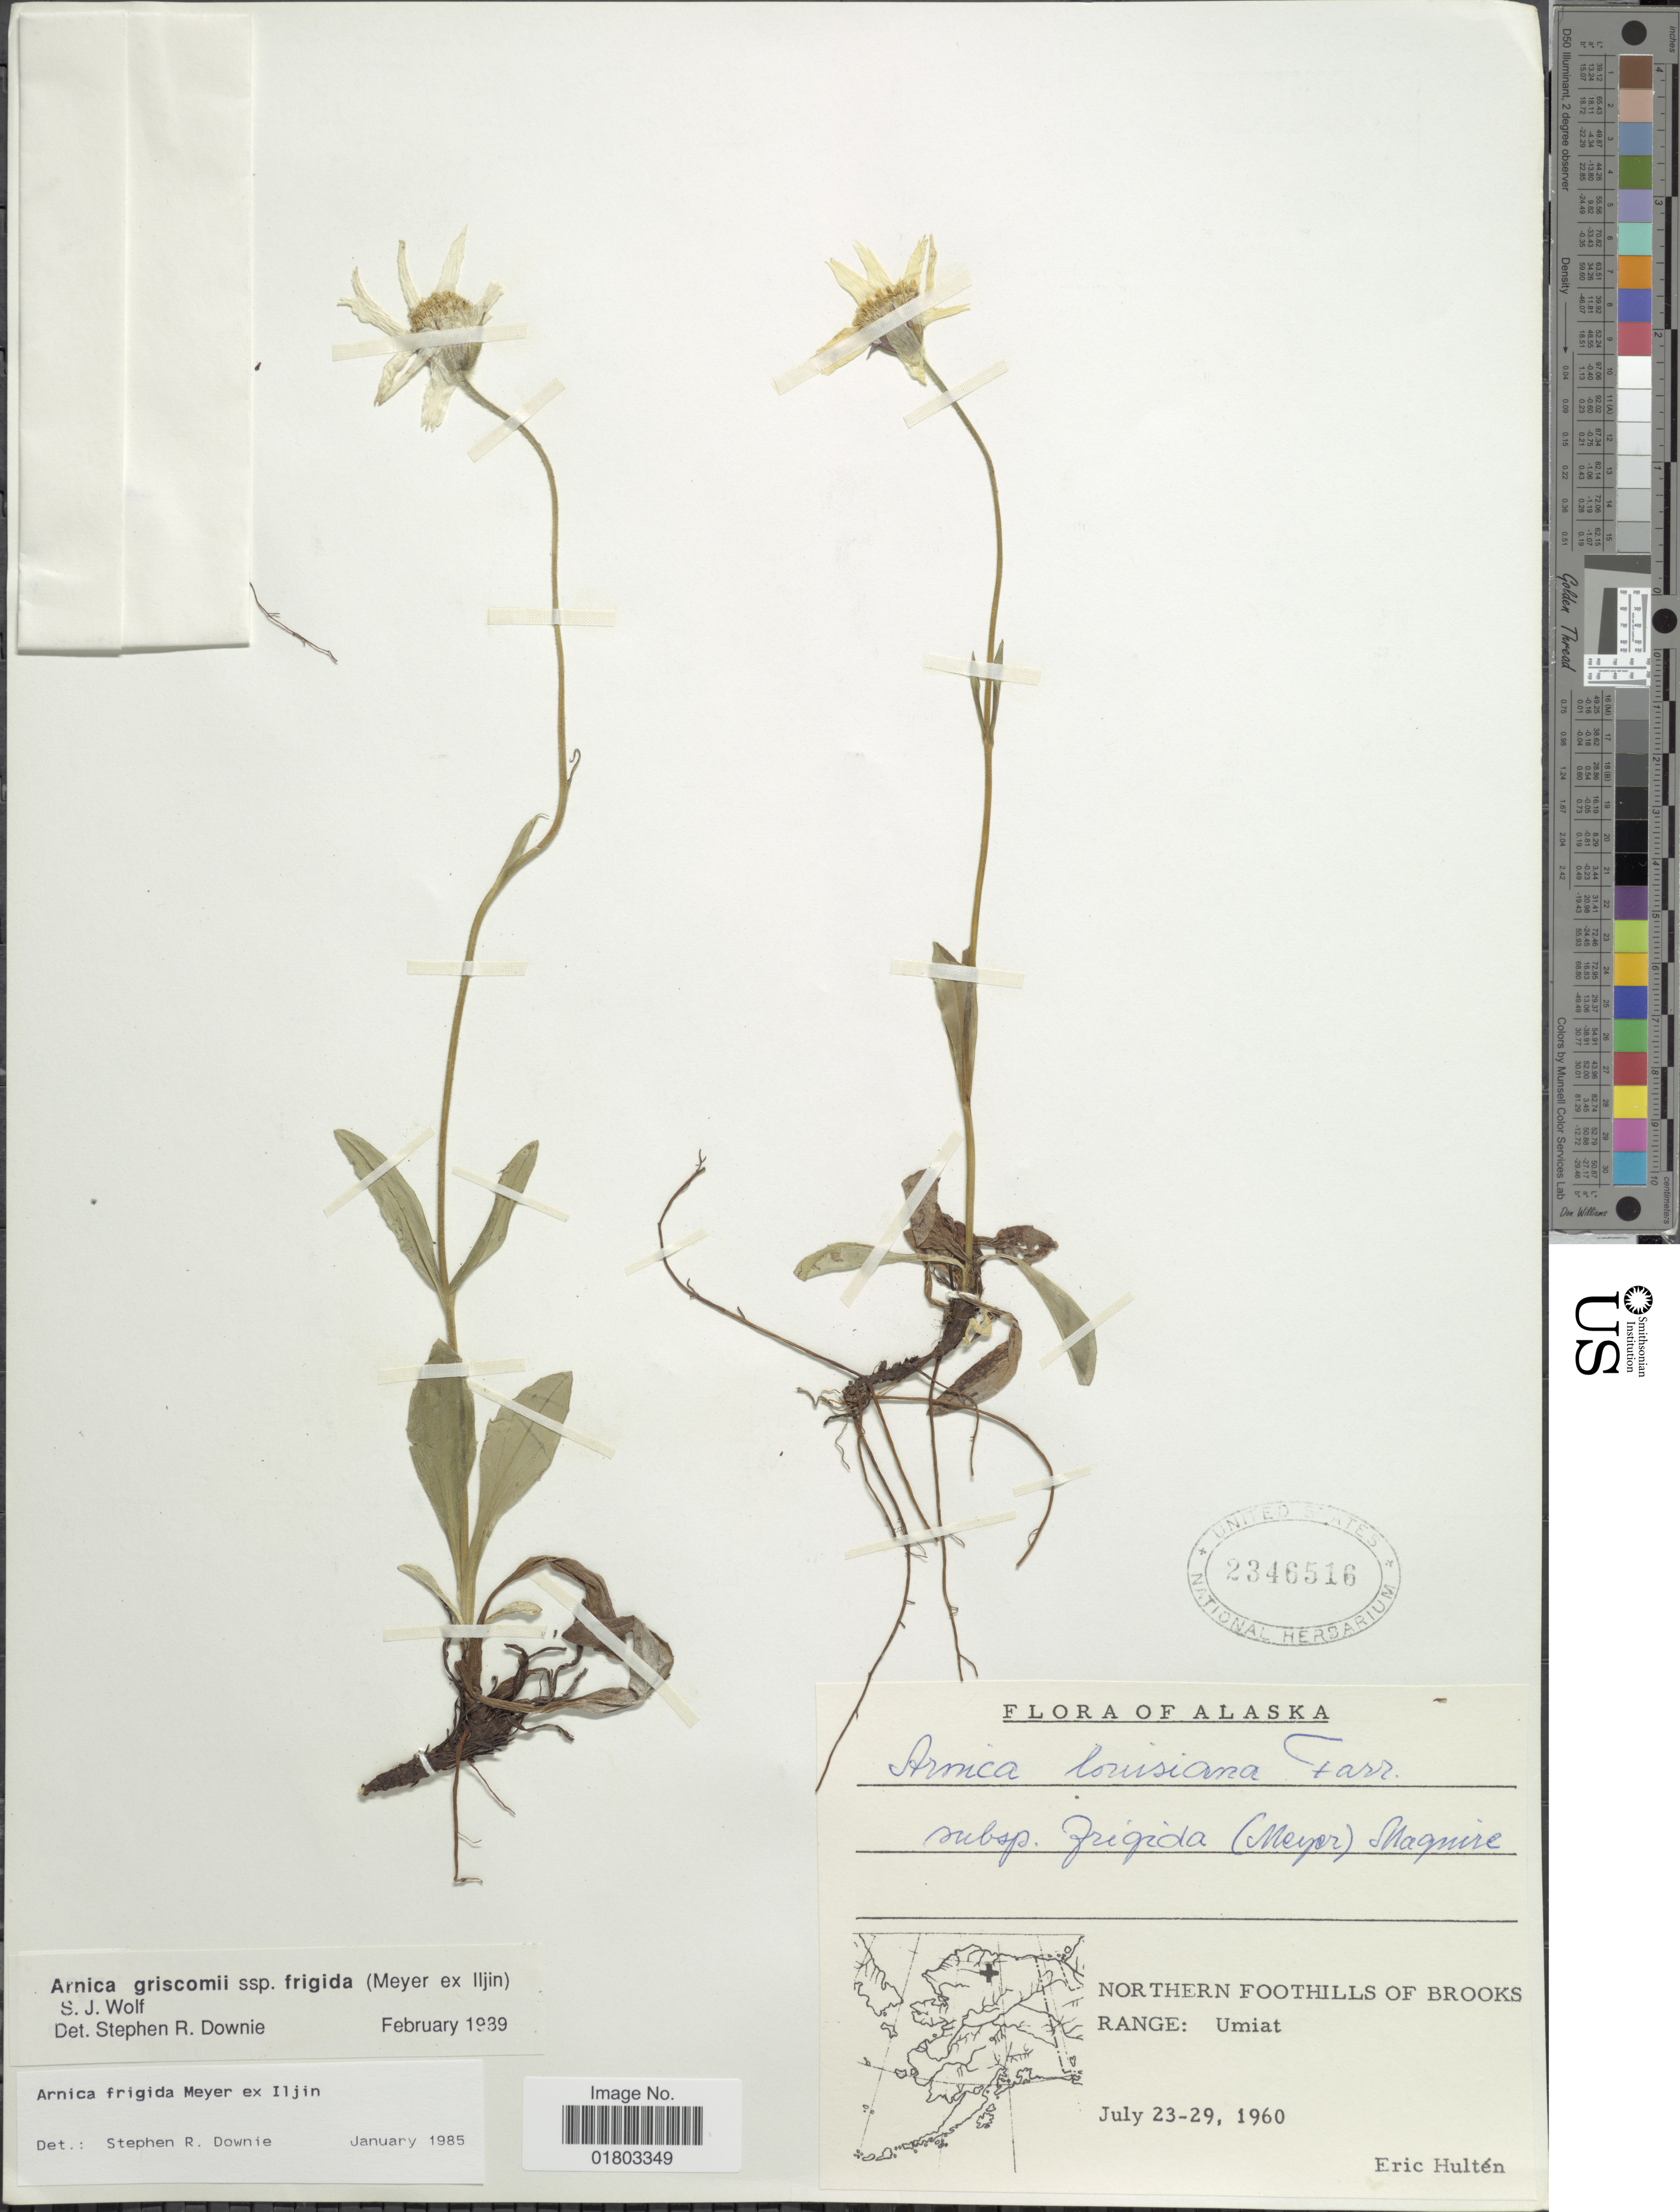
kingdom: Plantae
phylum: Tracheophyta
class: Magnoliopsida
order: Asterales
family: Asteraceae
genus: Arnica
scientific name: Arnica griscomii subsp. frigida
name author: (C.A. Mey. ex Iljin) S.J. Wolf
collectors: E. G. Hultén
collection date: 1960-07-23/1960-07-29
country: United States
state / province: Alaska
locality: Northern foothills of brooks range:Umniat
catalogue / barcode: US 2346516